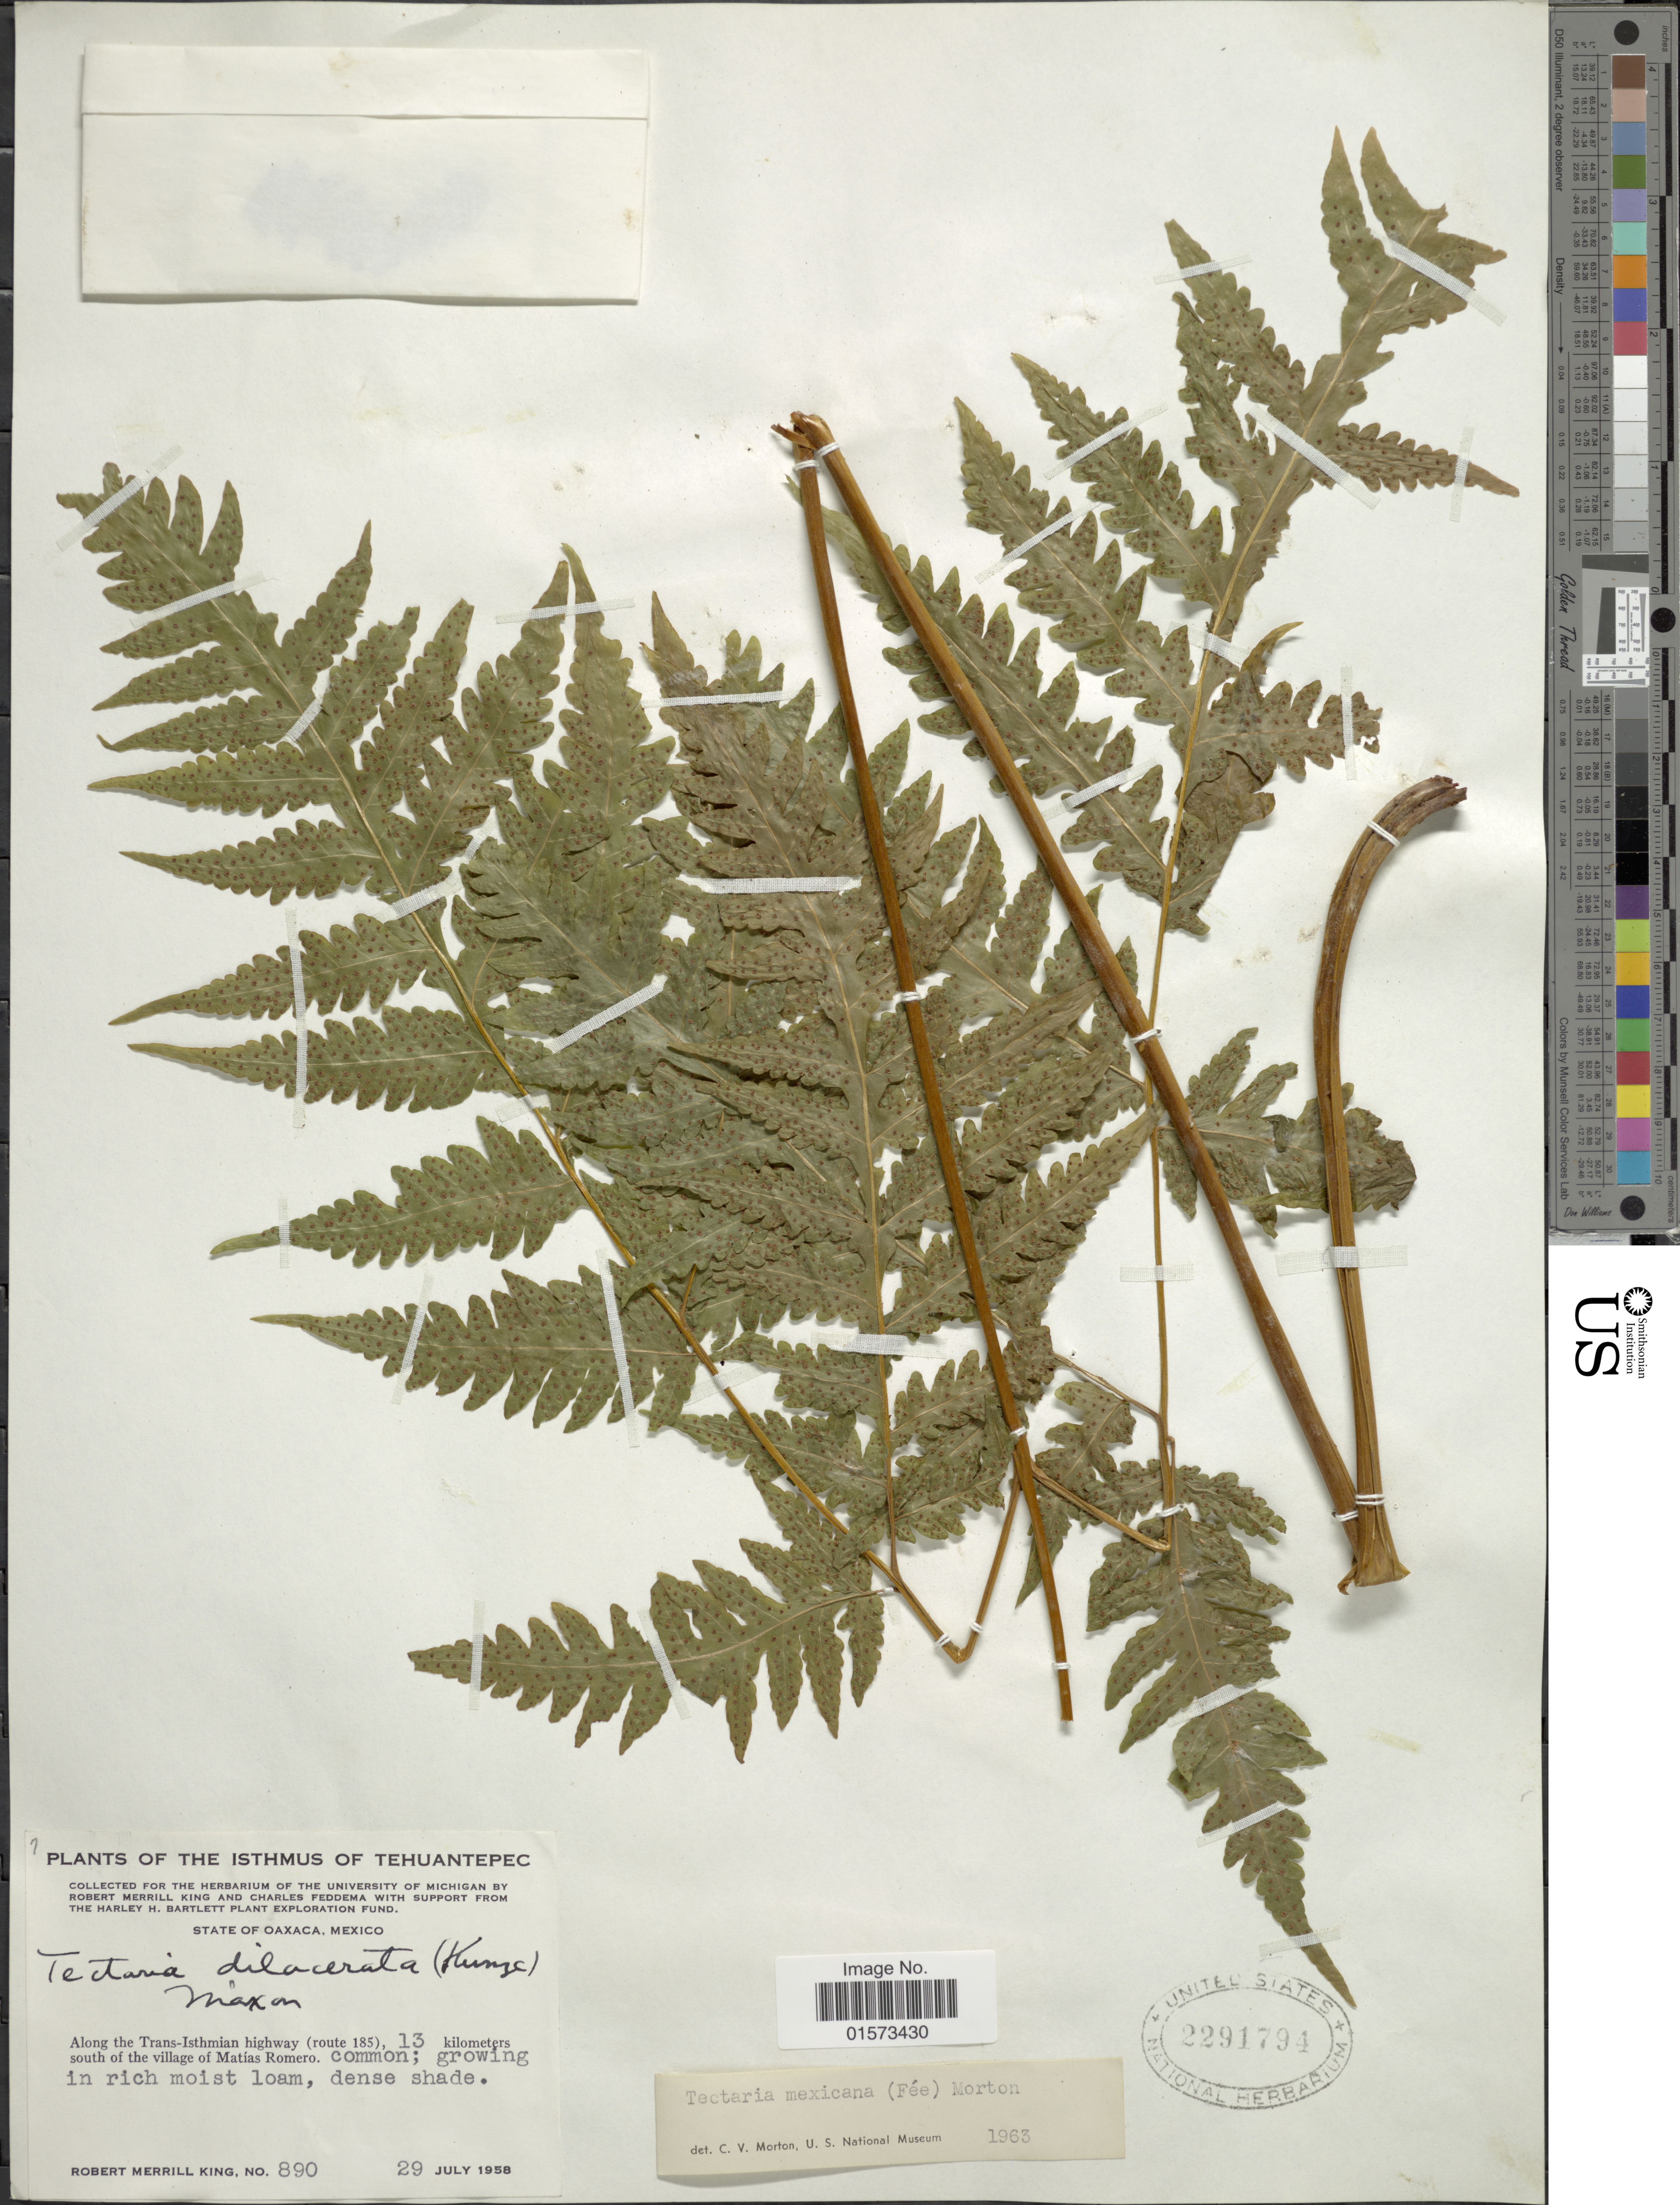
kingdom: Plantae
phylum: Tracheophyta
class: Polypodiopsida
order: Polypodiales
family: Tectariaceae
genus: Tectaria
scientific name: Tectaria mexicana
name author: (Fée) C.V. Morton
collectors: R. M. King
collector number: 890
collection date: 1958-07-29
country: Mexico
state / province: Oaxaca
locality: State of Oaxaca. Along the Trans-Isthmian highway (route 185), 13 kilometers south of the village of Matias Romero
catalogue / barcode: US 2291794